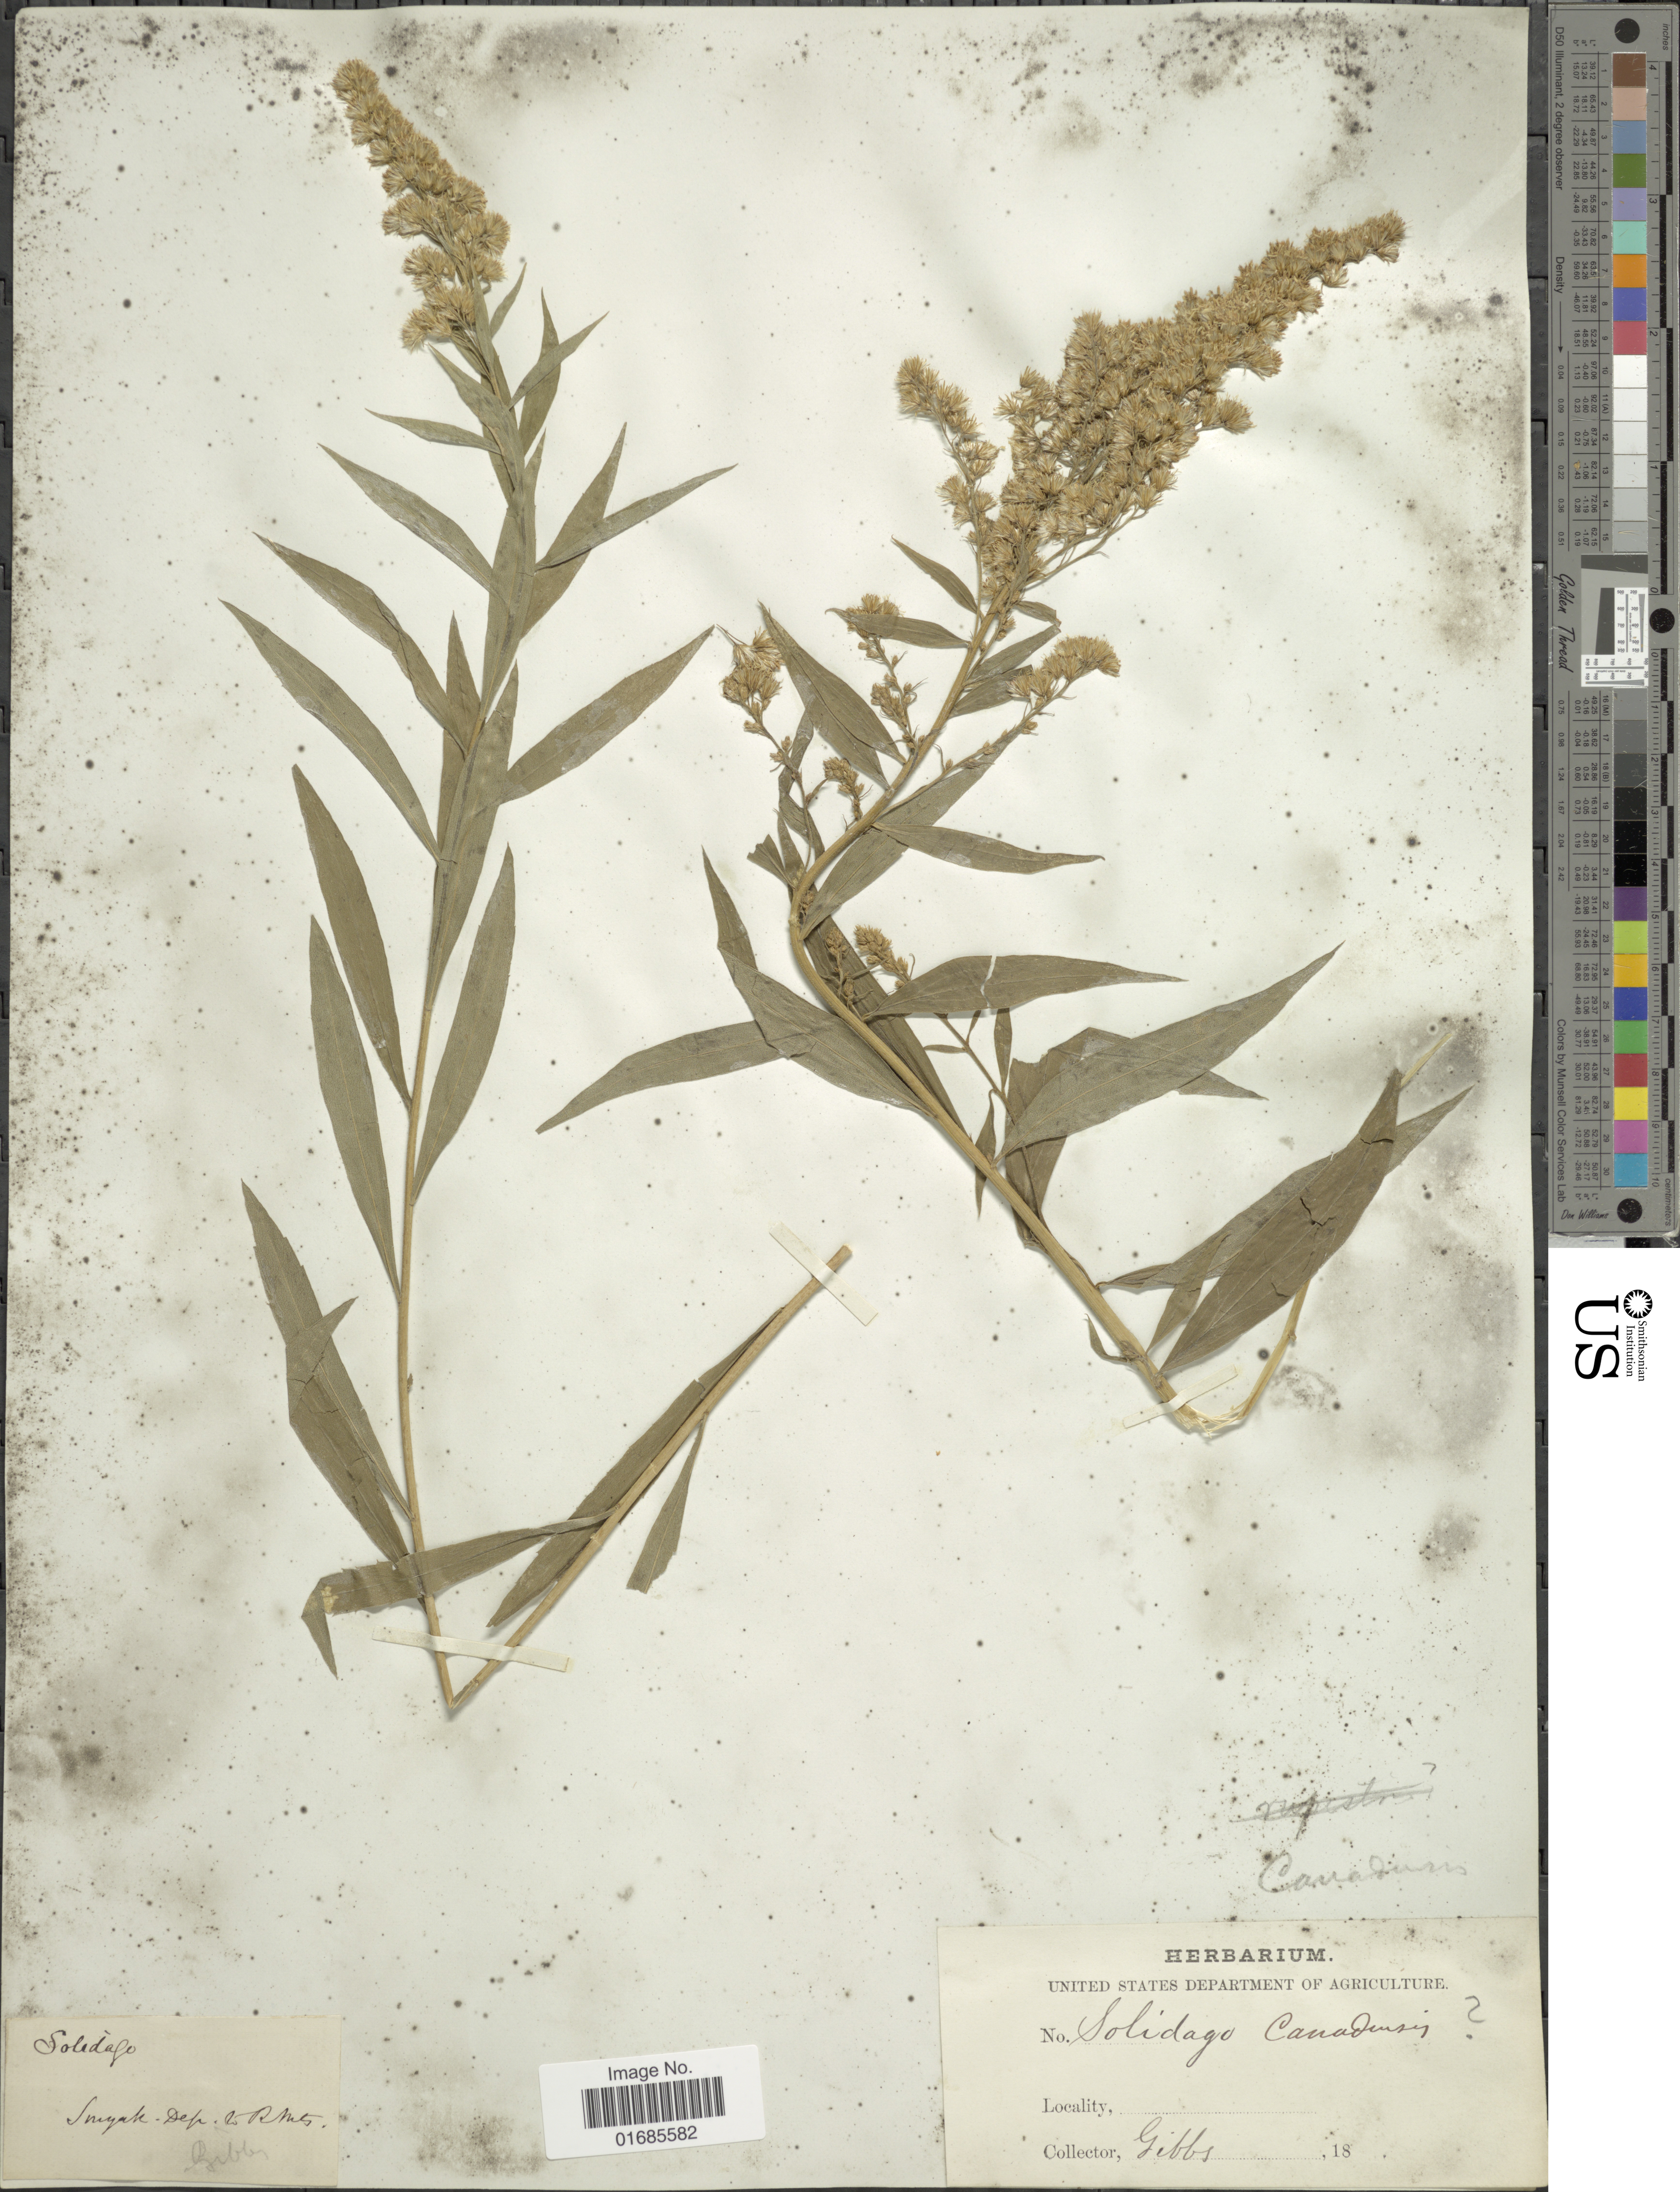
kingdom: Plantae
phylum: Tracheophyta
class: Magnoliopsida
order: Asterales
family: Asteraceae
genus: Solidago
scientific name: Solidago canadensis var. salebrosa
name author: (Piper) M.E. Jones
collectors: Gibbs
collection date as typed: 18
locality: Sneyuk, Dep. [illegible text]R Mts.